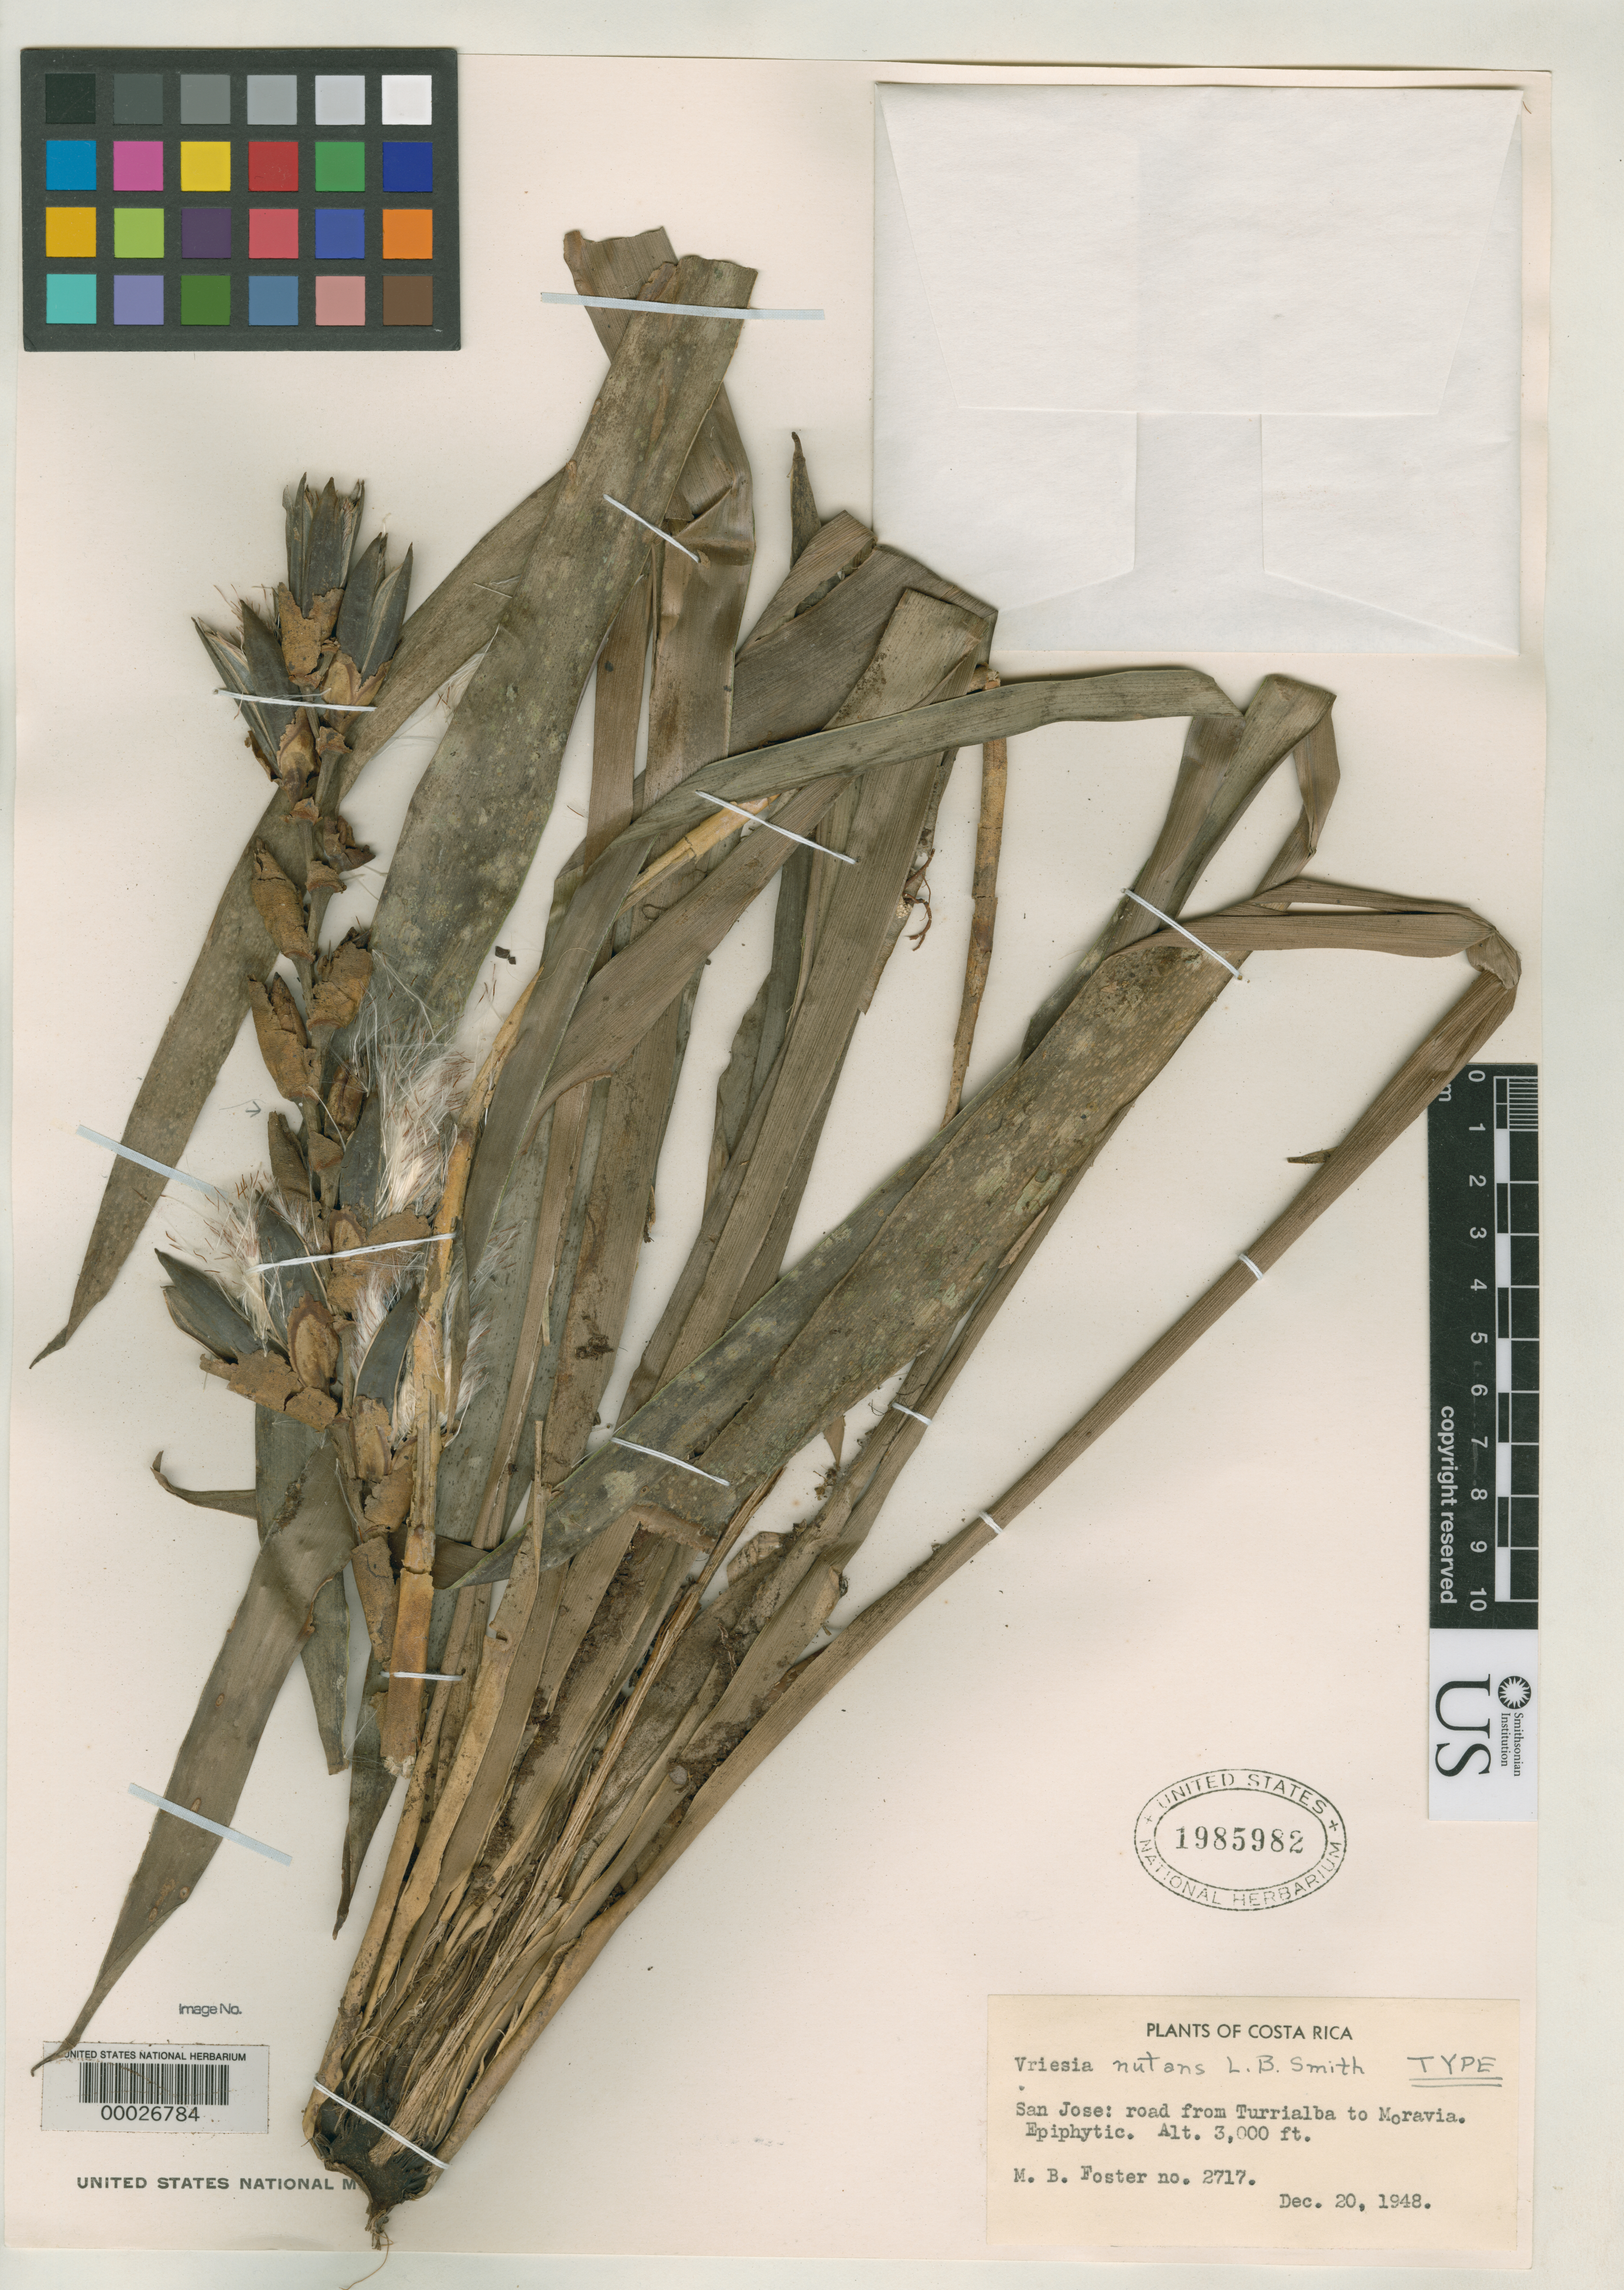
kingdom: Plantae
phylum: Tracheophyta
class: Liliopsida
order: Poales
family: Bromeliaceae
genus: Vriesea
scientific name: Vriesea nutans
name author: L.B. Sm.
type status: Holotype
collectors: M. B. Foster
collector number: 2717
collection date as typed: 20 Dec 1948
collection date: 1948-12-20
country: Costa Rica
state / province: San José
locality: Road from Turrialba to Moravia.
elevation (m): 900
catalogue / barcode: US 1985982